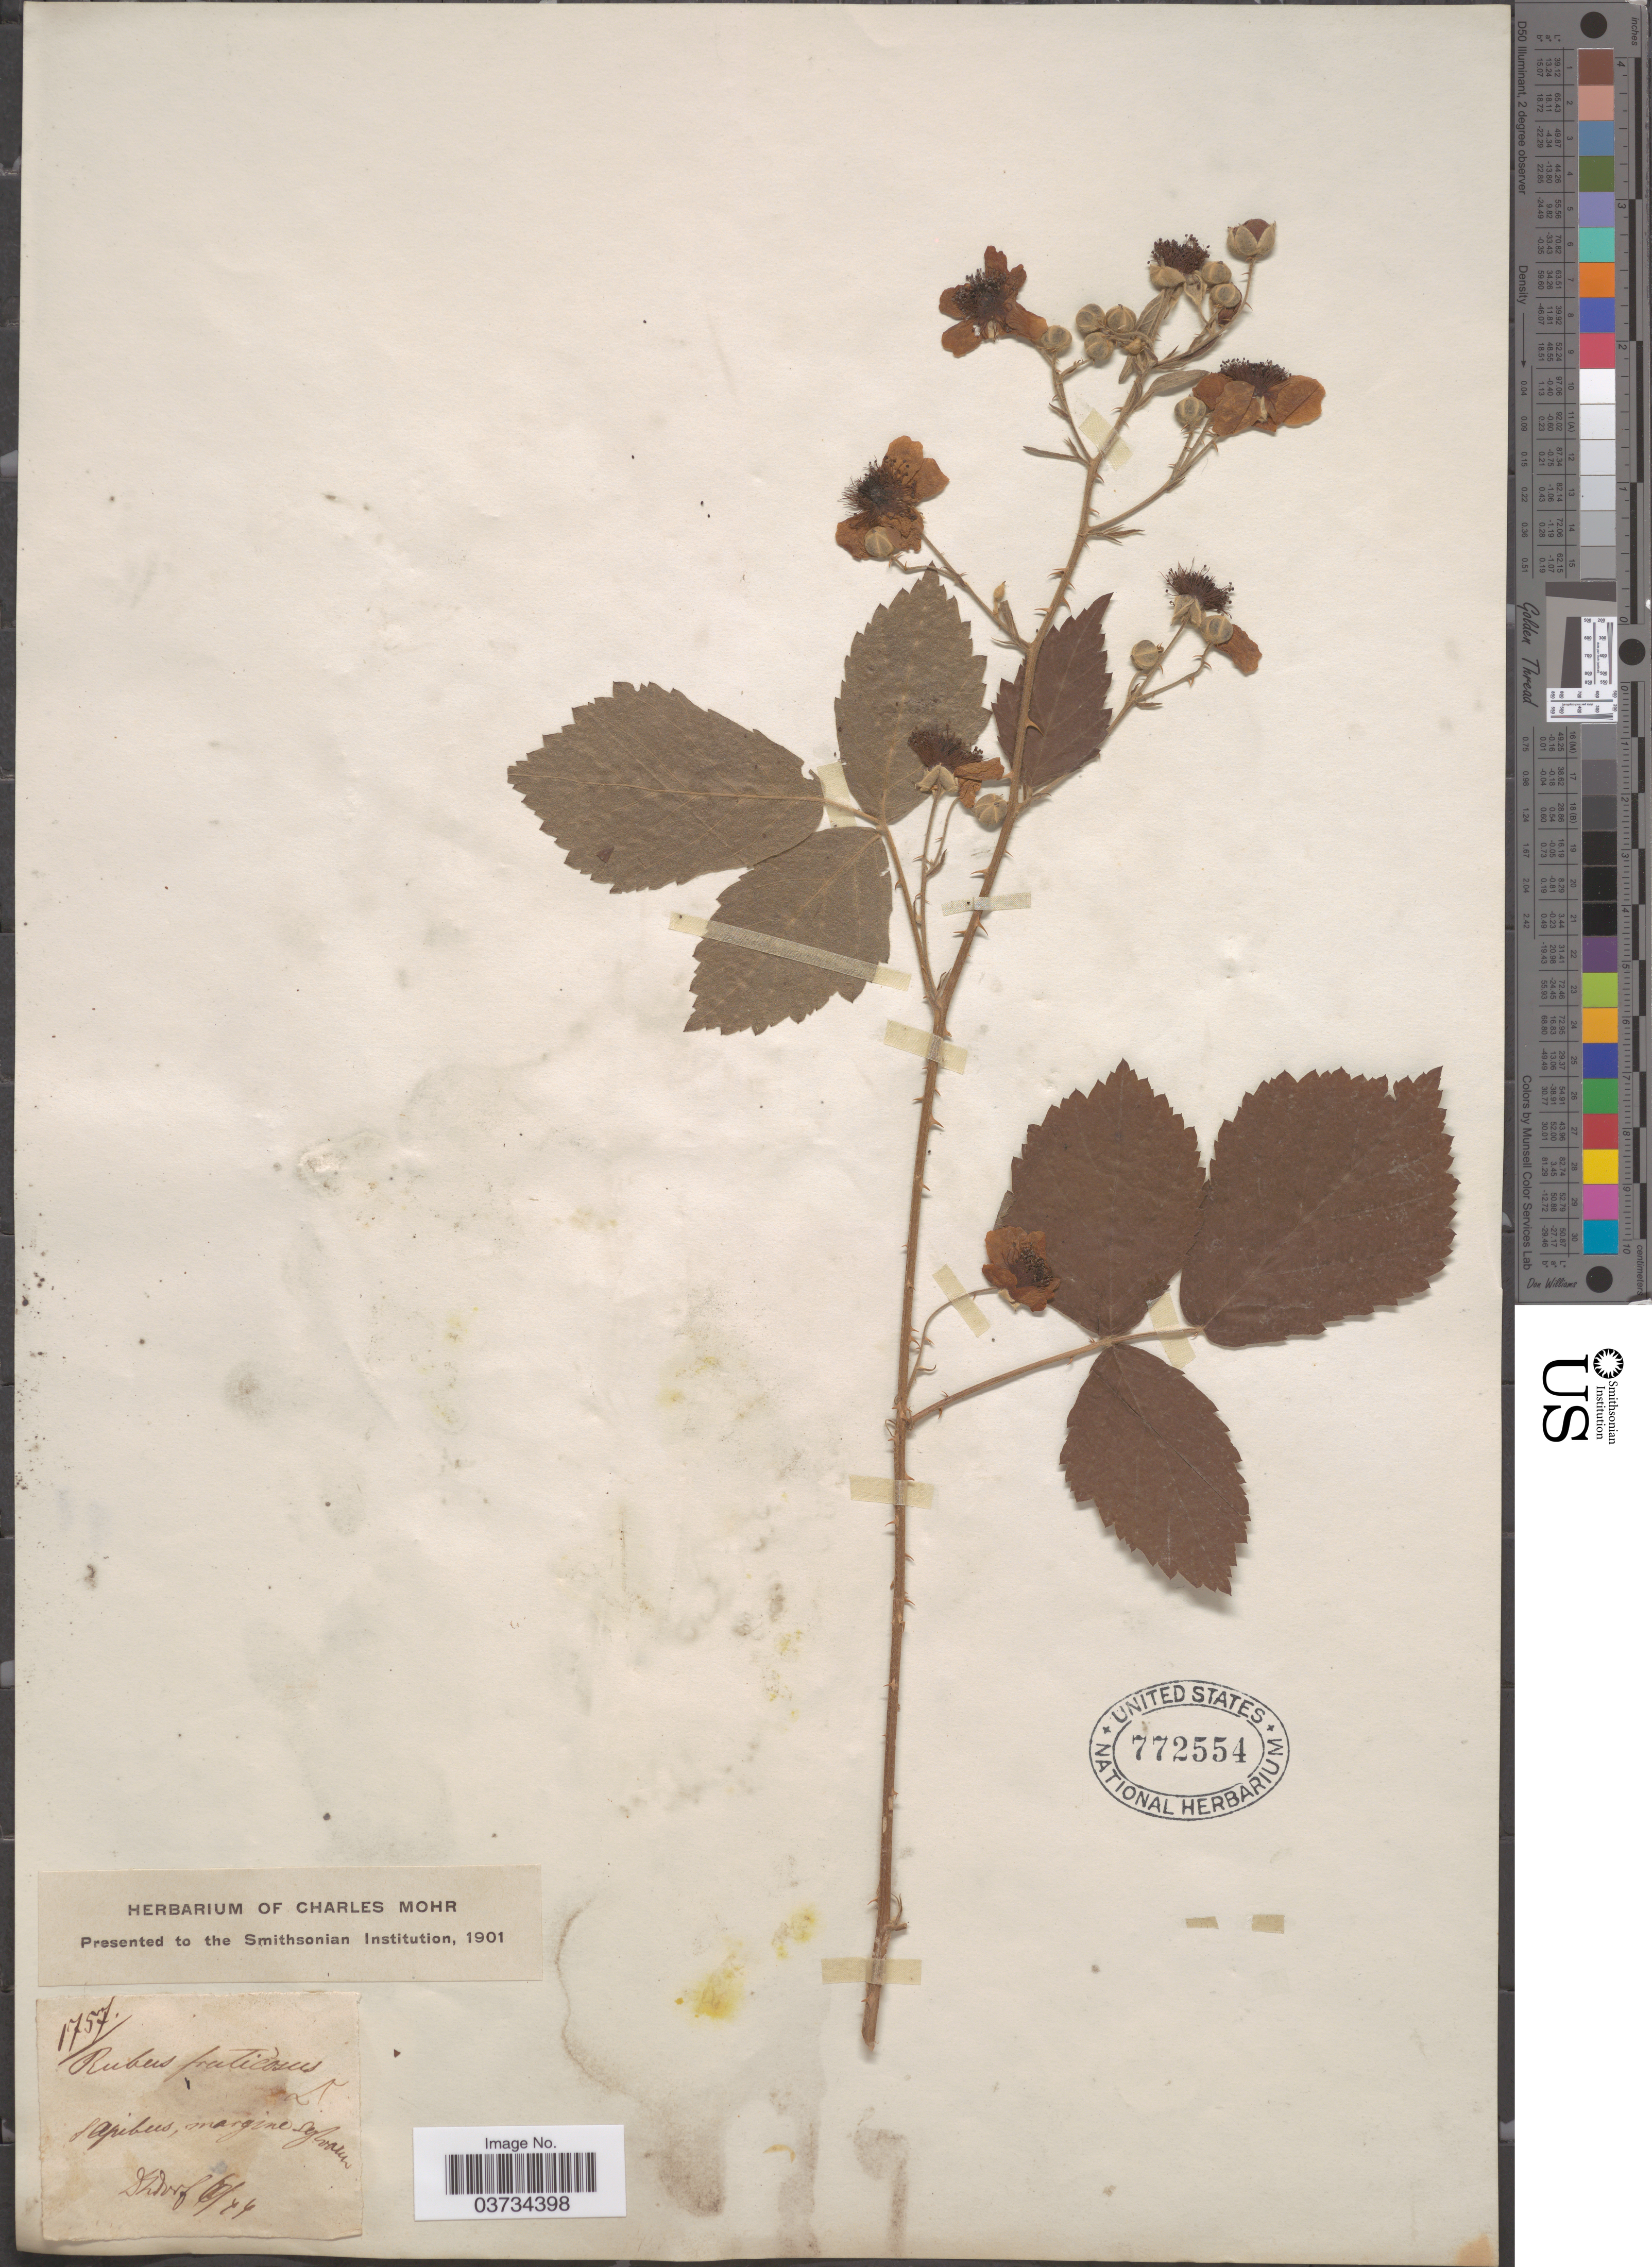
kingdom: Plantae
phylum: Tracheophyta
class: Magnoliopsida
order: Rosales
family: Rosaceae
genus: Rubus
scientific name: Rubus fruticosus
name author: L.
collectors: D. Dorf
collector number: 1757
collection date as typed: Transcribed d/m/y: /6/44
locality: S Alpibus, margine sylvanum.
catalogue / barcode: US 772554